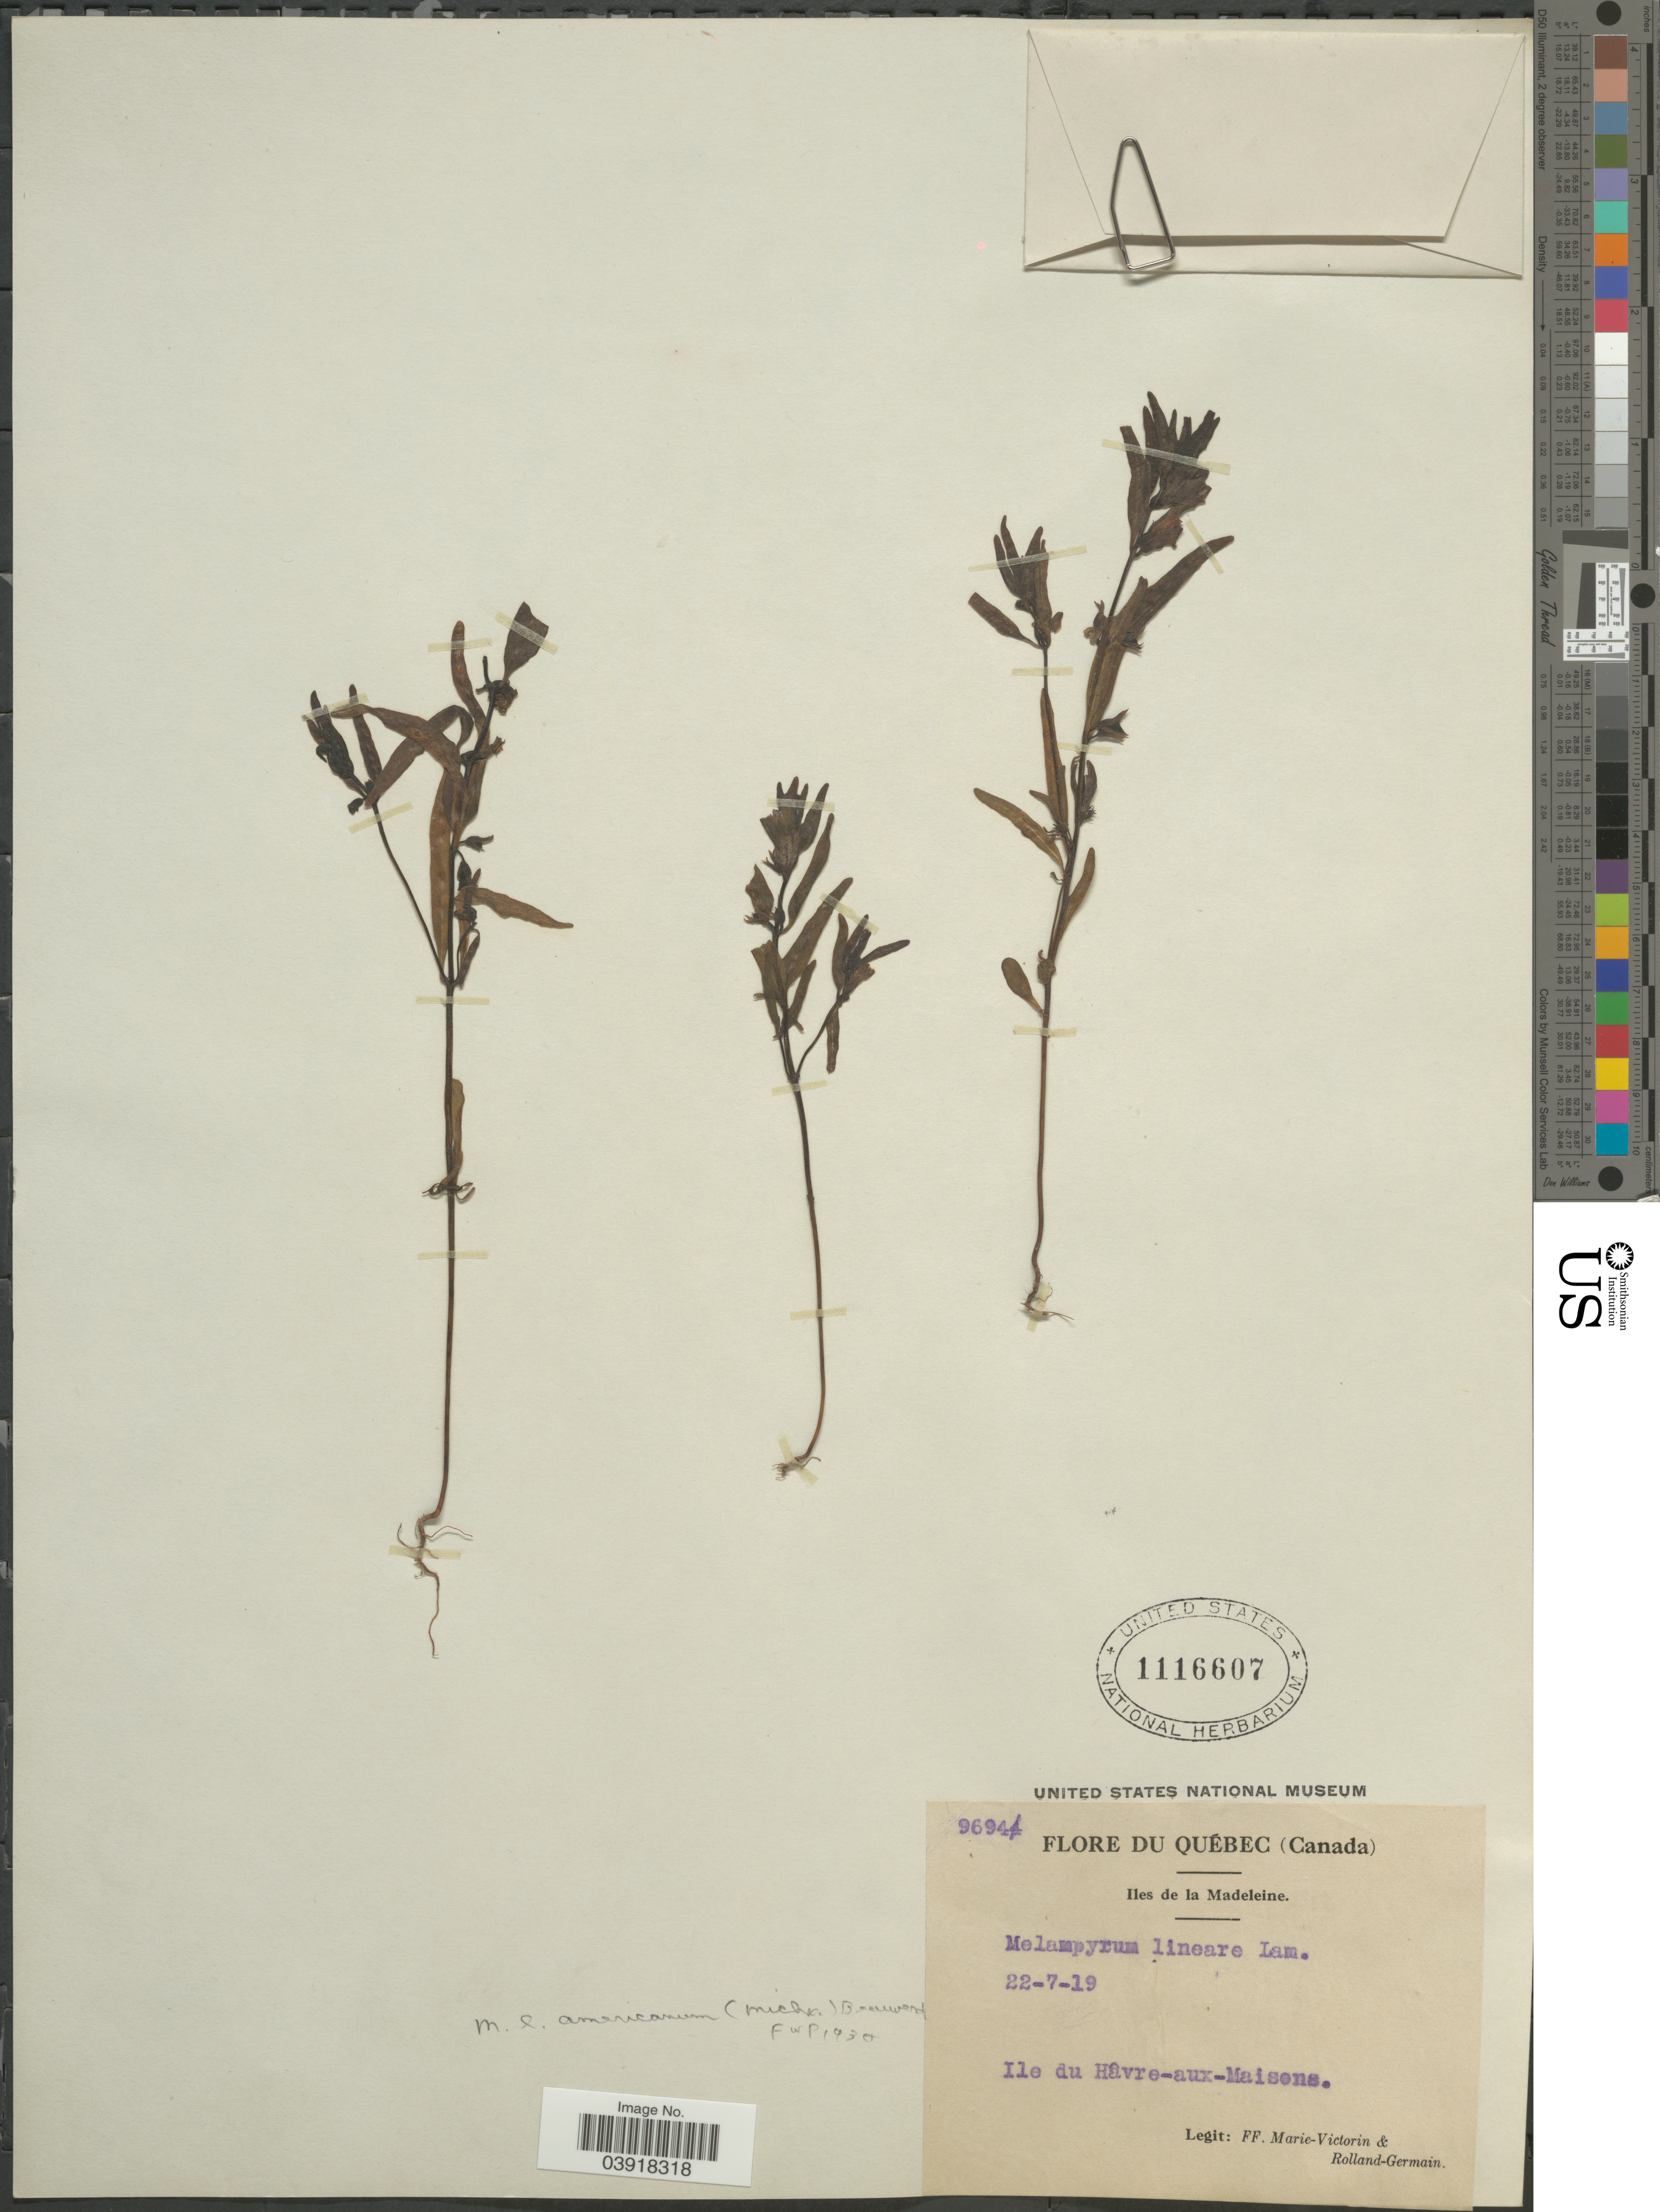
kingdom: Plantae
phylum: Tracheophyta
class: Magnoliopsida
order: Lamiales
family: Orobanchaceae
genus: Melampyrum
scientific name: Melampyrum lineare var. latifolium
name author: (Muhl.) P. Beauv.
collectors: F. Marie-Victorin & Rolland-Germain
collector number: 96941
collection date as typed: Transcribed d/m/y: 22/7/19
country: Canada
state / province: Quebec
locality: Iles de la Madeleine. Ile du Hâvre-aux-Maisens.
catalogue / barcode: US 1116607